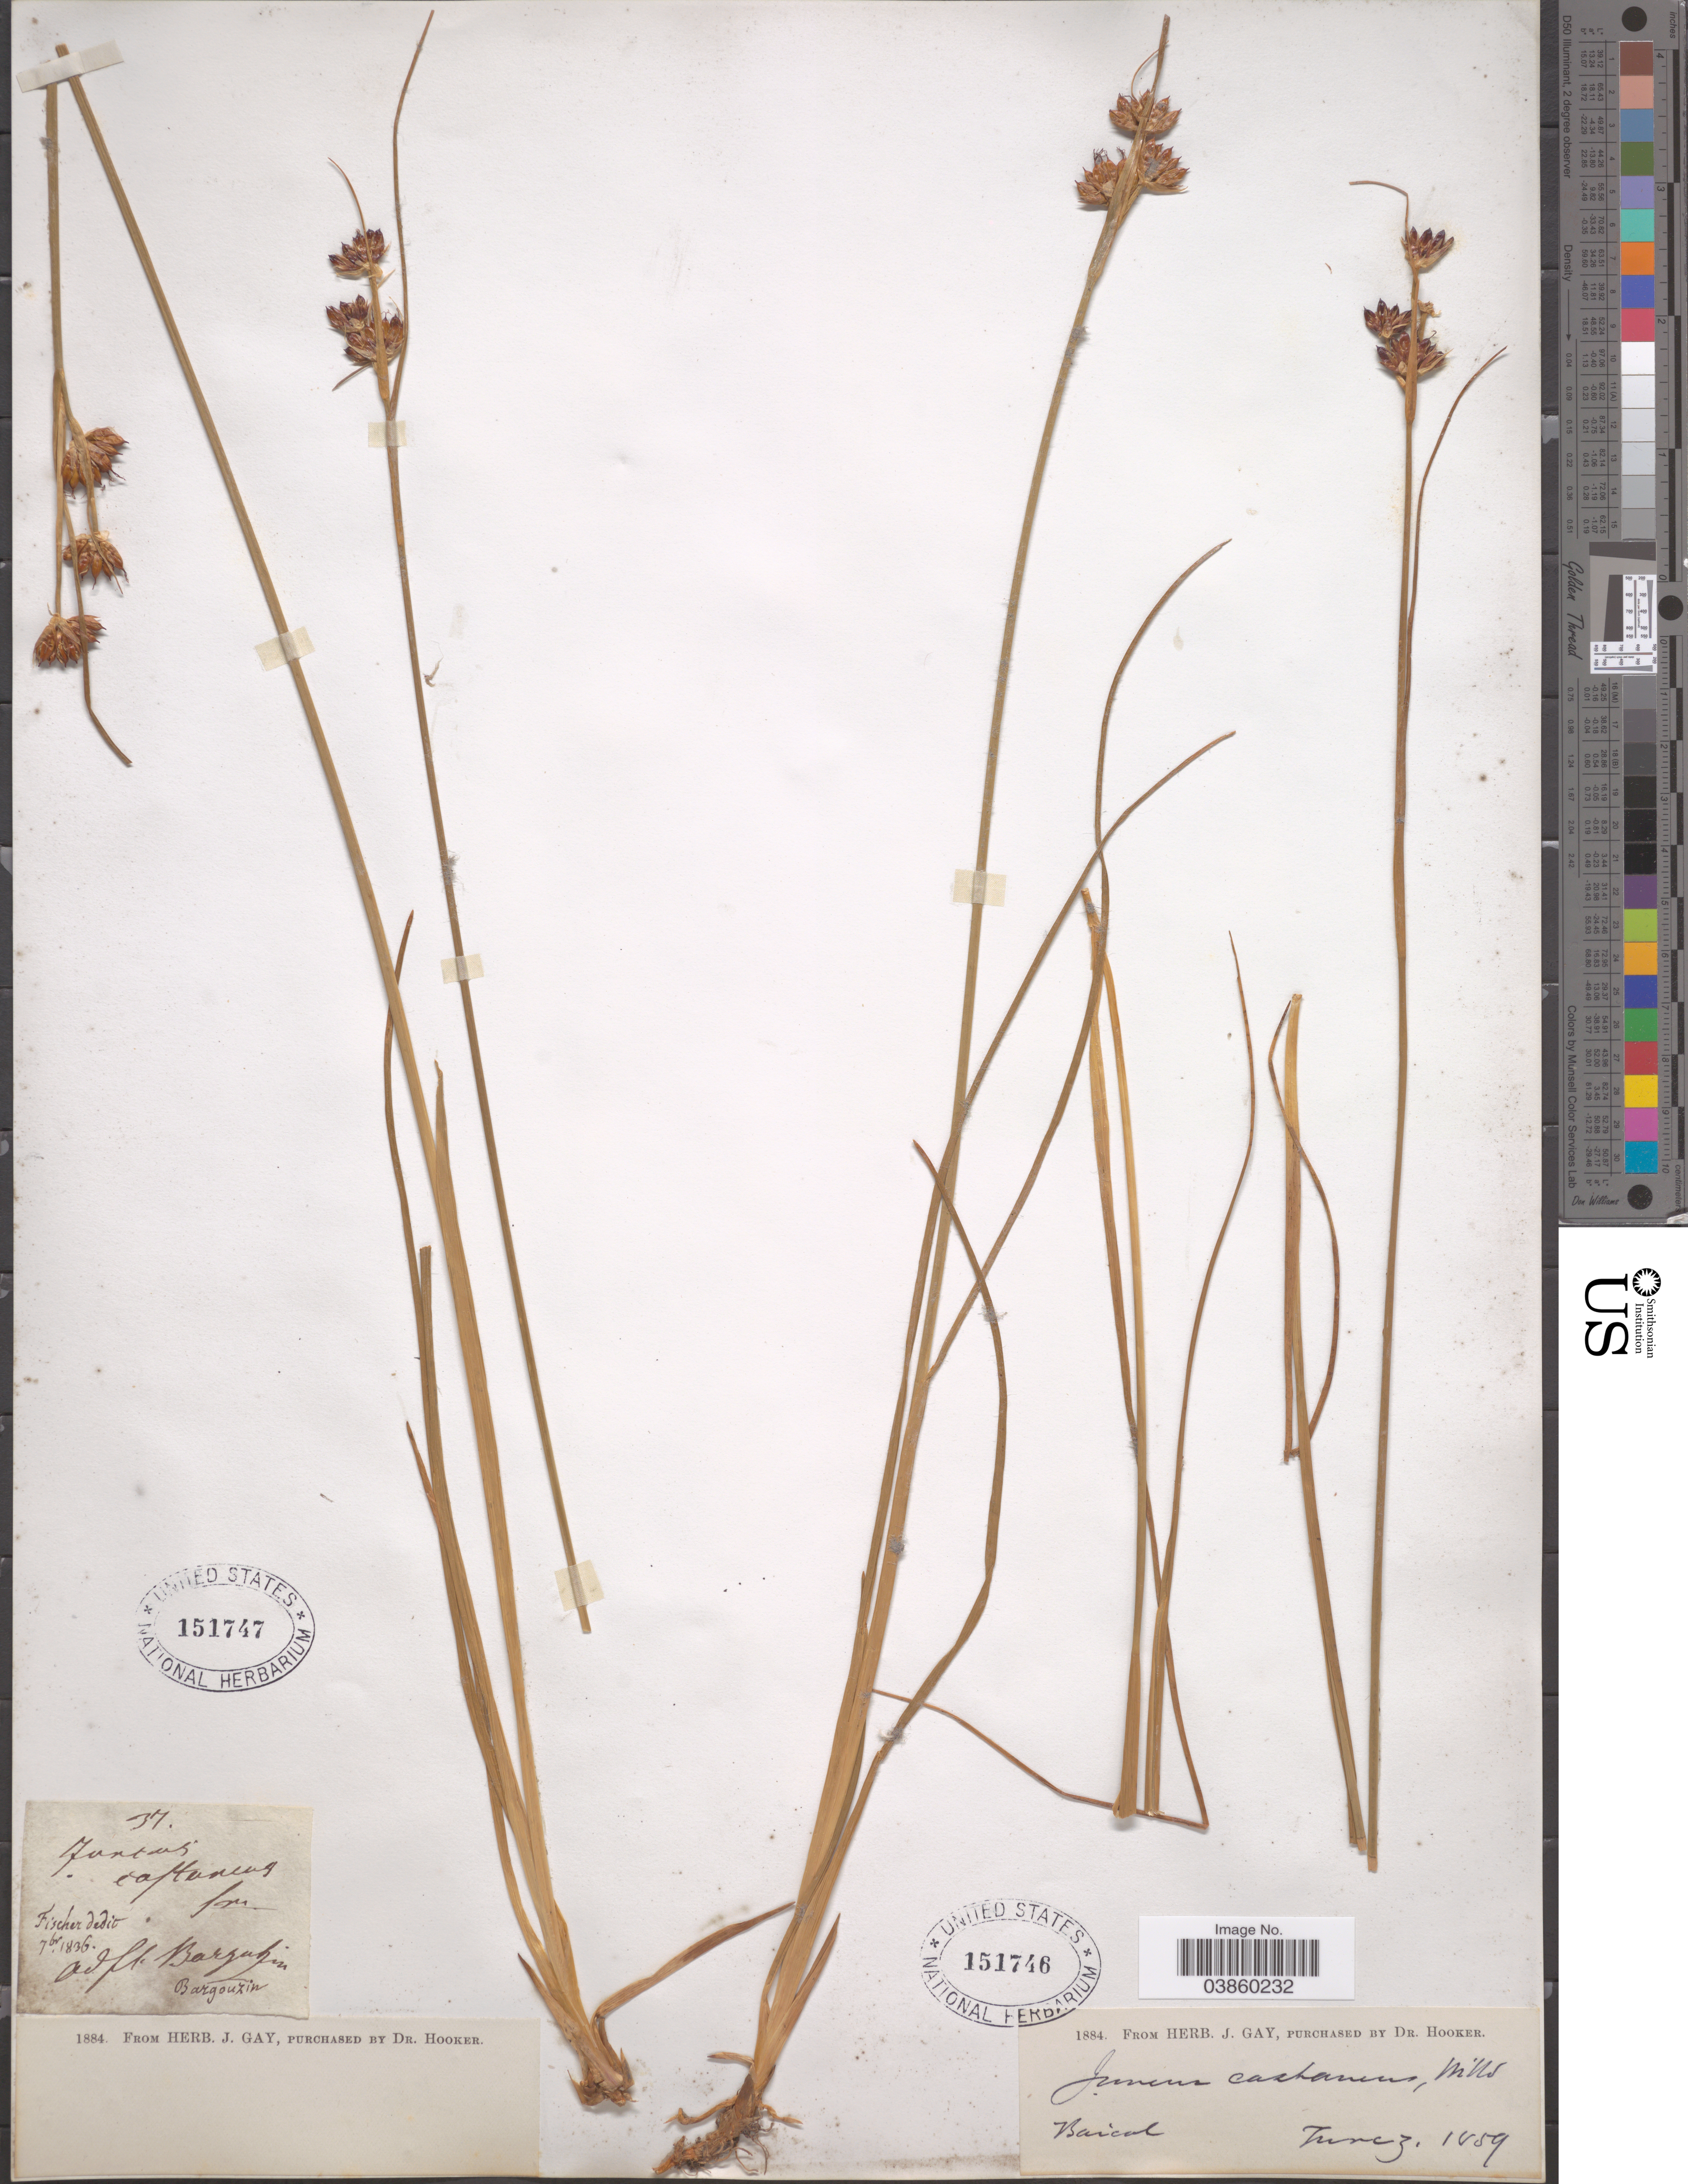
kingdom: Plantae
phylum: Tracheophyta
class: Liliopsida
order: Poales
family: Juncaceae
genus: Juncus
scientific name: Juncus castaneus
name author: Sm.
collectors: ex herb. J. Gay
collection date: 1836-09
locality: Adfl. Barzuhin Bargouzin. [interpreted]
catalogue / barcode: US 151747